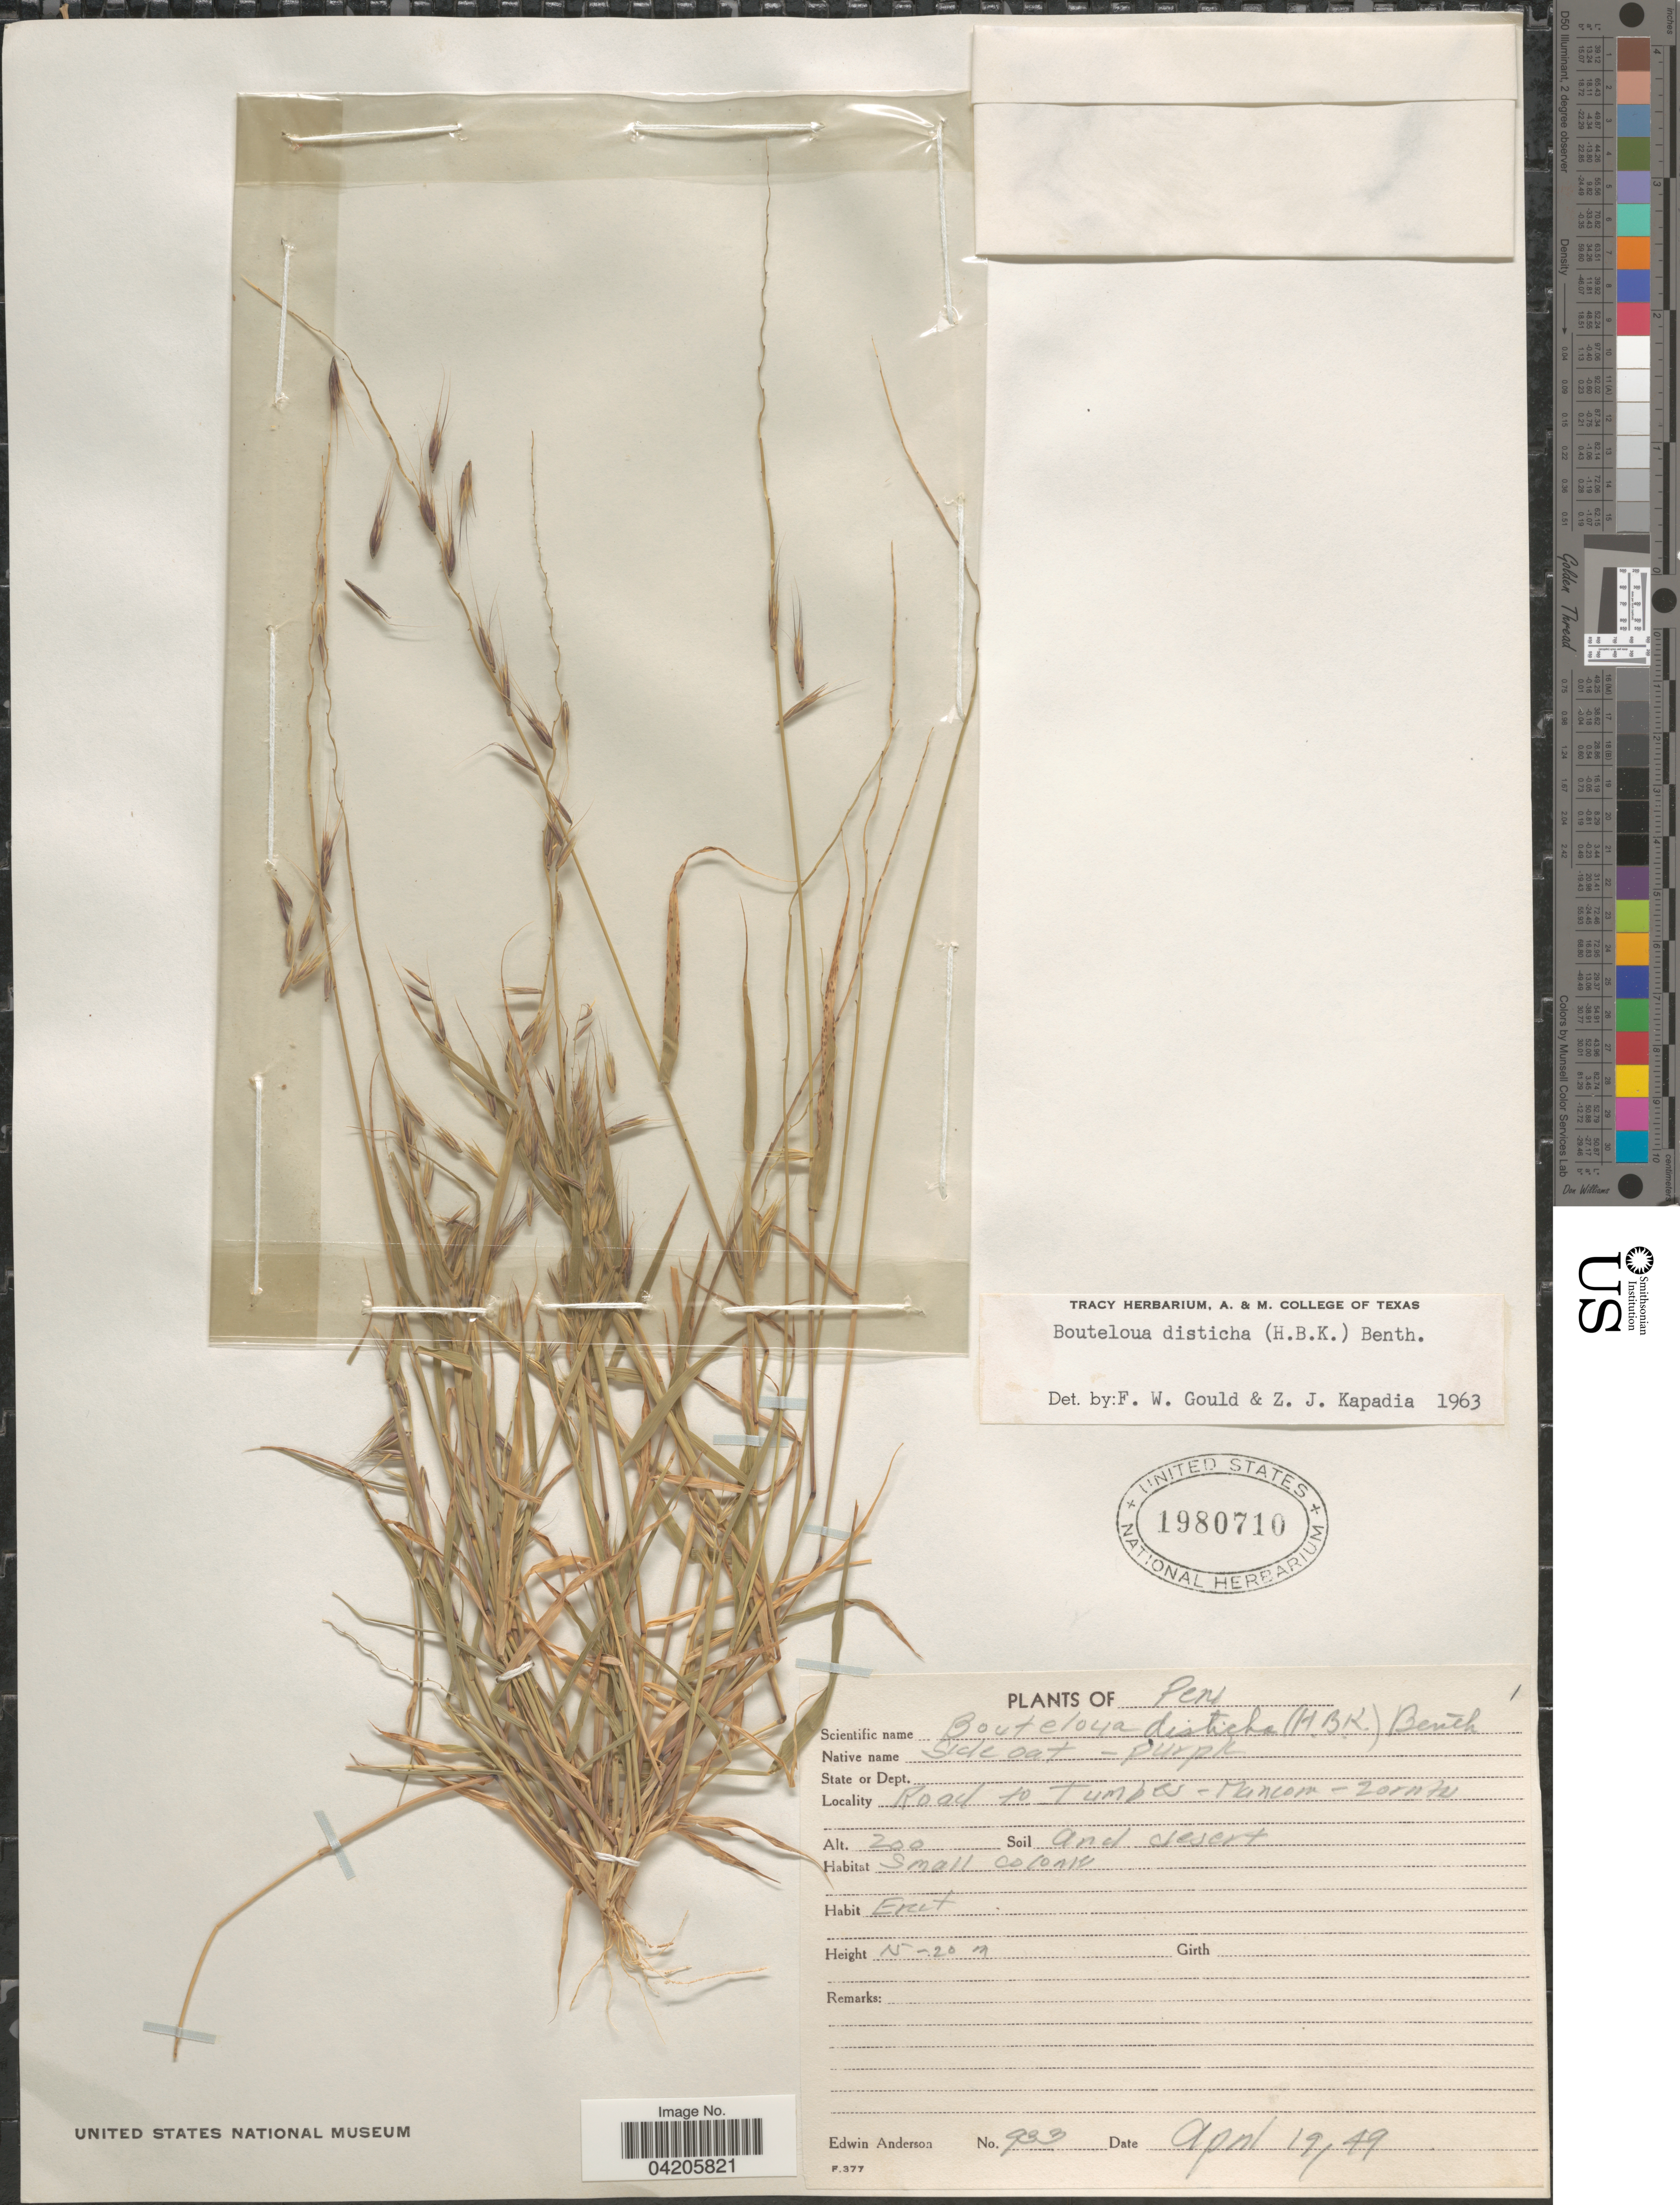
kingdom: Plantae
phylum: Tracheophyta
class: Liliopsida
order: Poales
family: Poaceae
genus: Bouteloua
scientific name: Bouteloua disticha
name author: (Kunth) Benth.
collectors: E. Anderson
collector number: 933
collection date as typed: Transcribed d/m/y: 19/4/49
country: Peru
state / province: Tumbes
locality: Road to Tumbes-Mancora-Zorritos.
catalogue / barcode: US 1980710